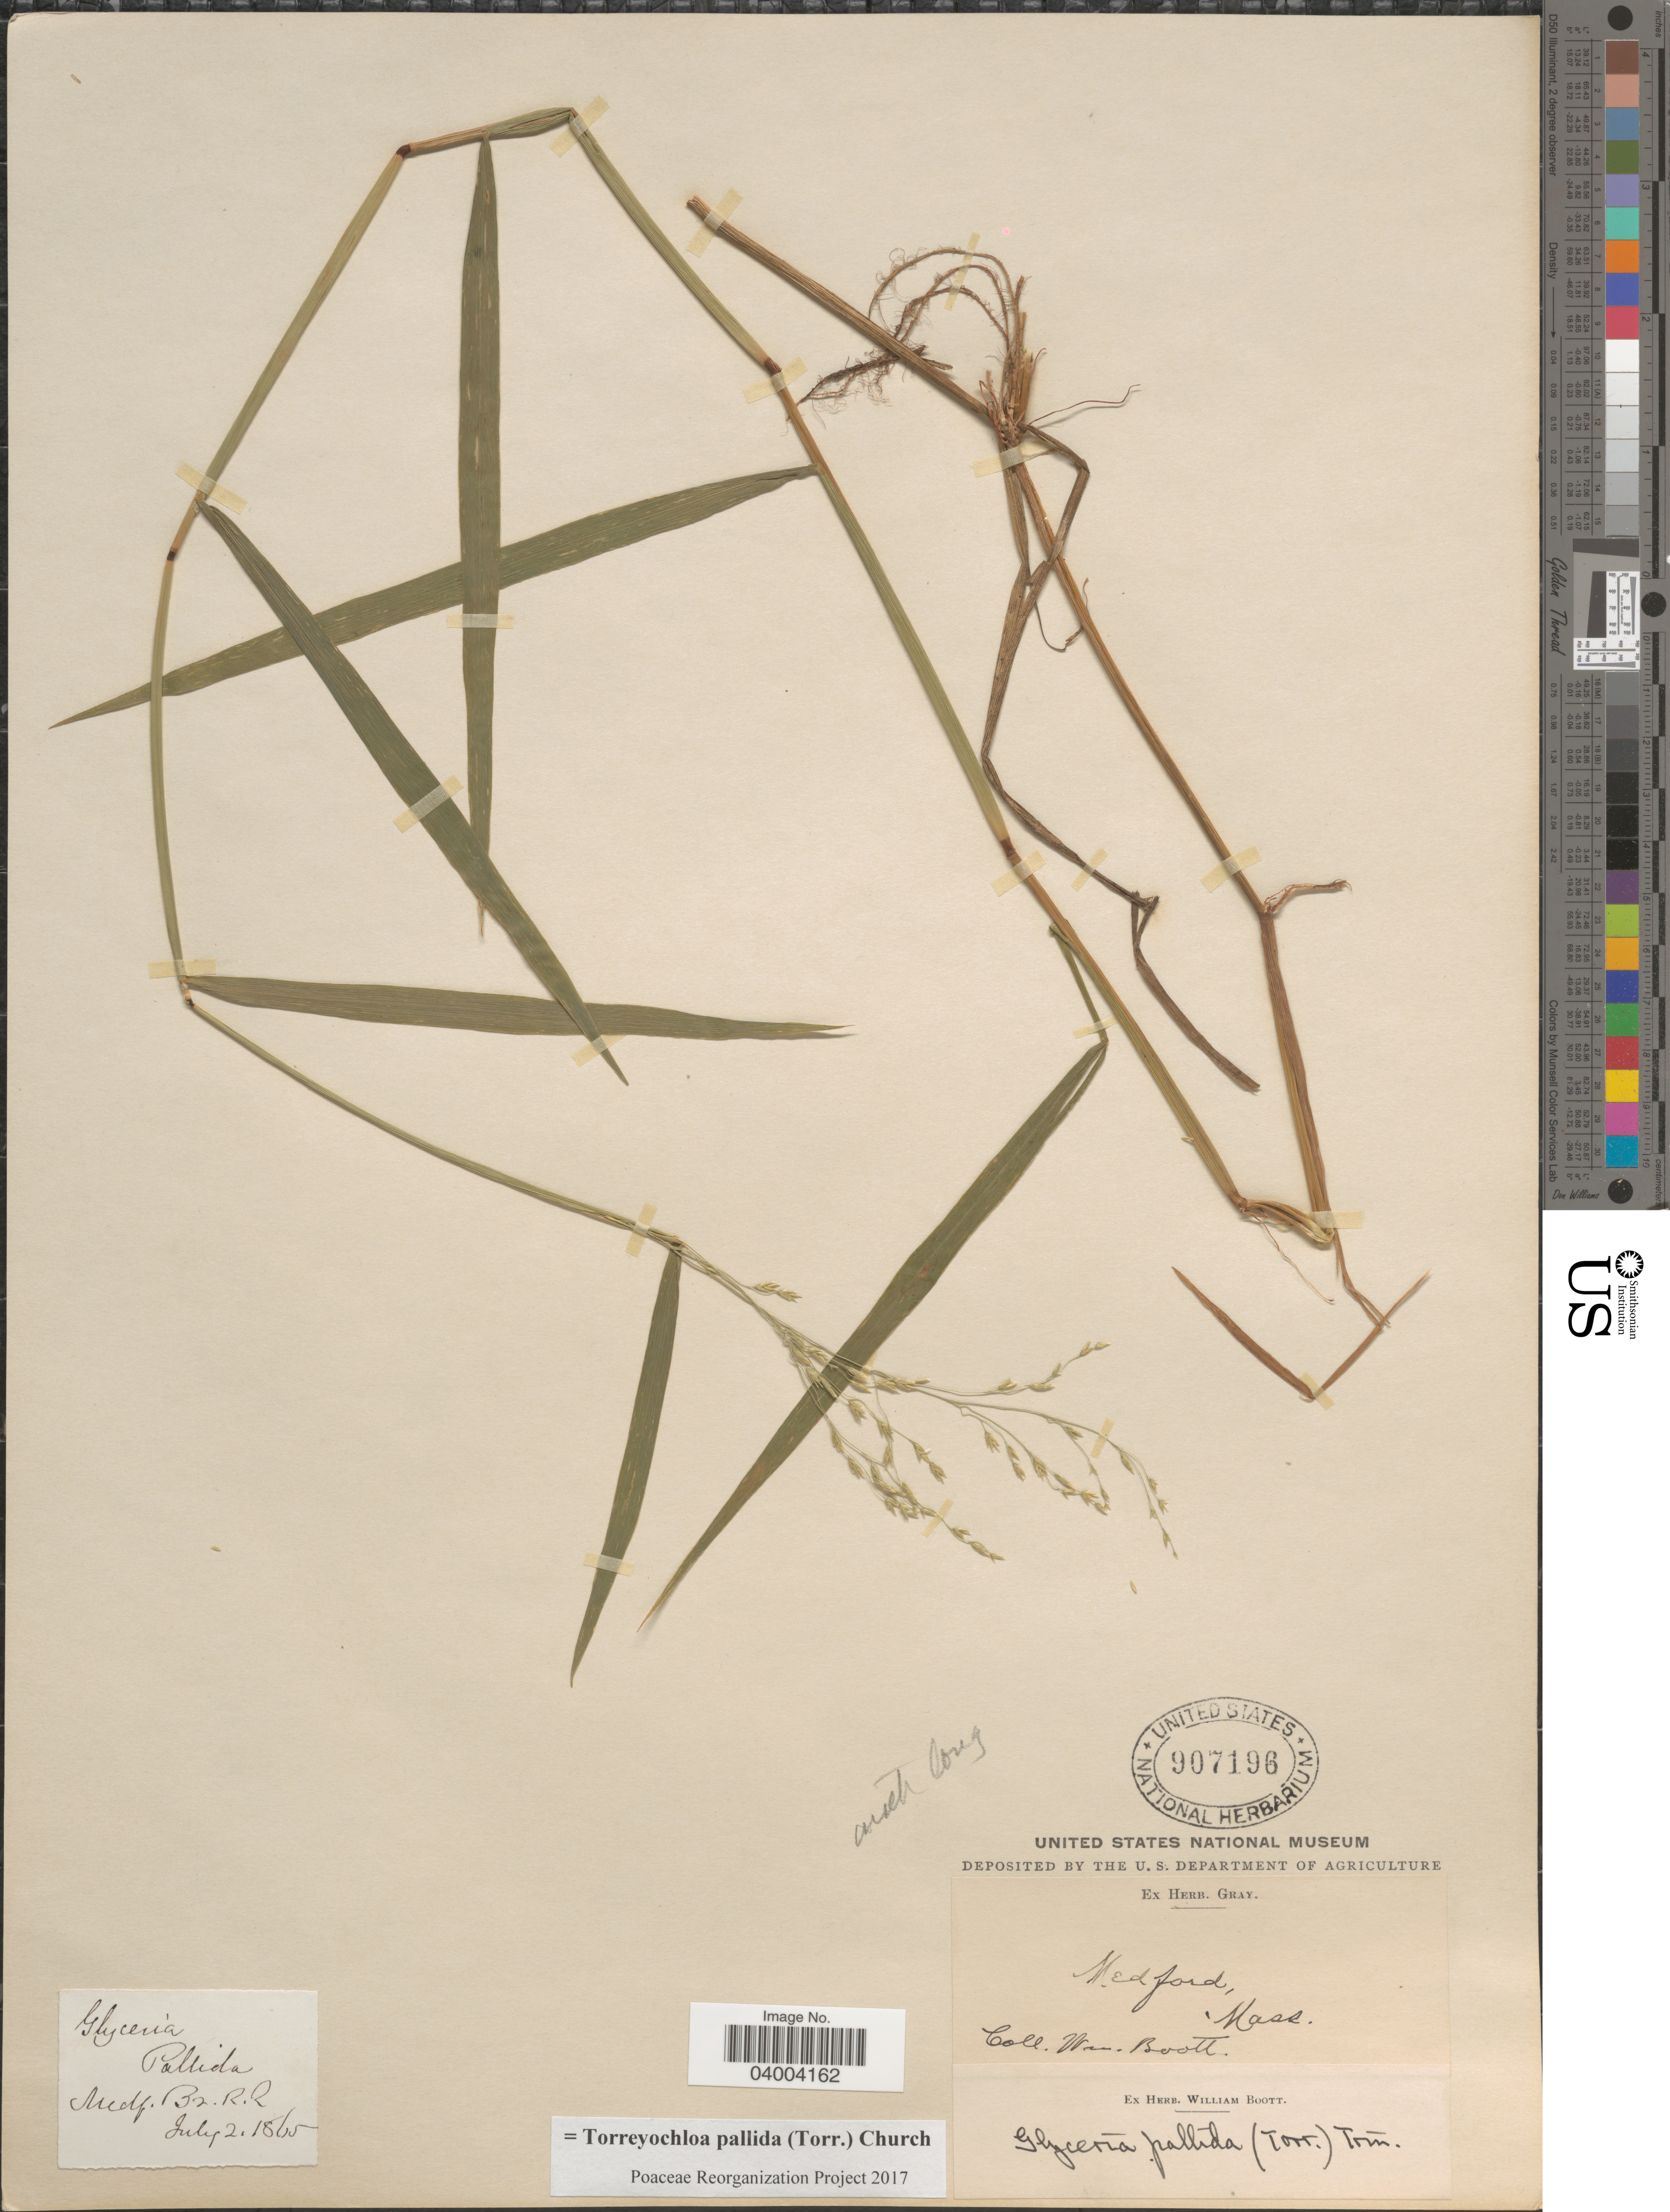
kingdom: Plantae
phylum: Tracheophyta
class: Liliopsida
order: Poales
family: Poaceae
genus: Torreyochloa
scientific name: Torreyochloa pallida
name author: (Torr.) G.L. Church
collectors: W. Boott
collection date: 1865-07-02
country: United States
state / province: Massachusetts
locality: Medford. Br. R.R.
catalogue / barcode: US 907196